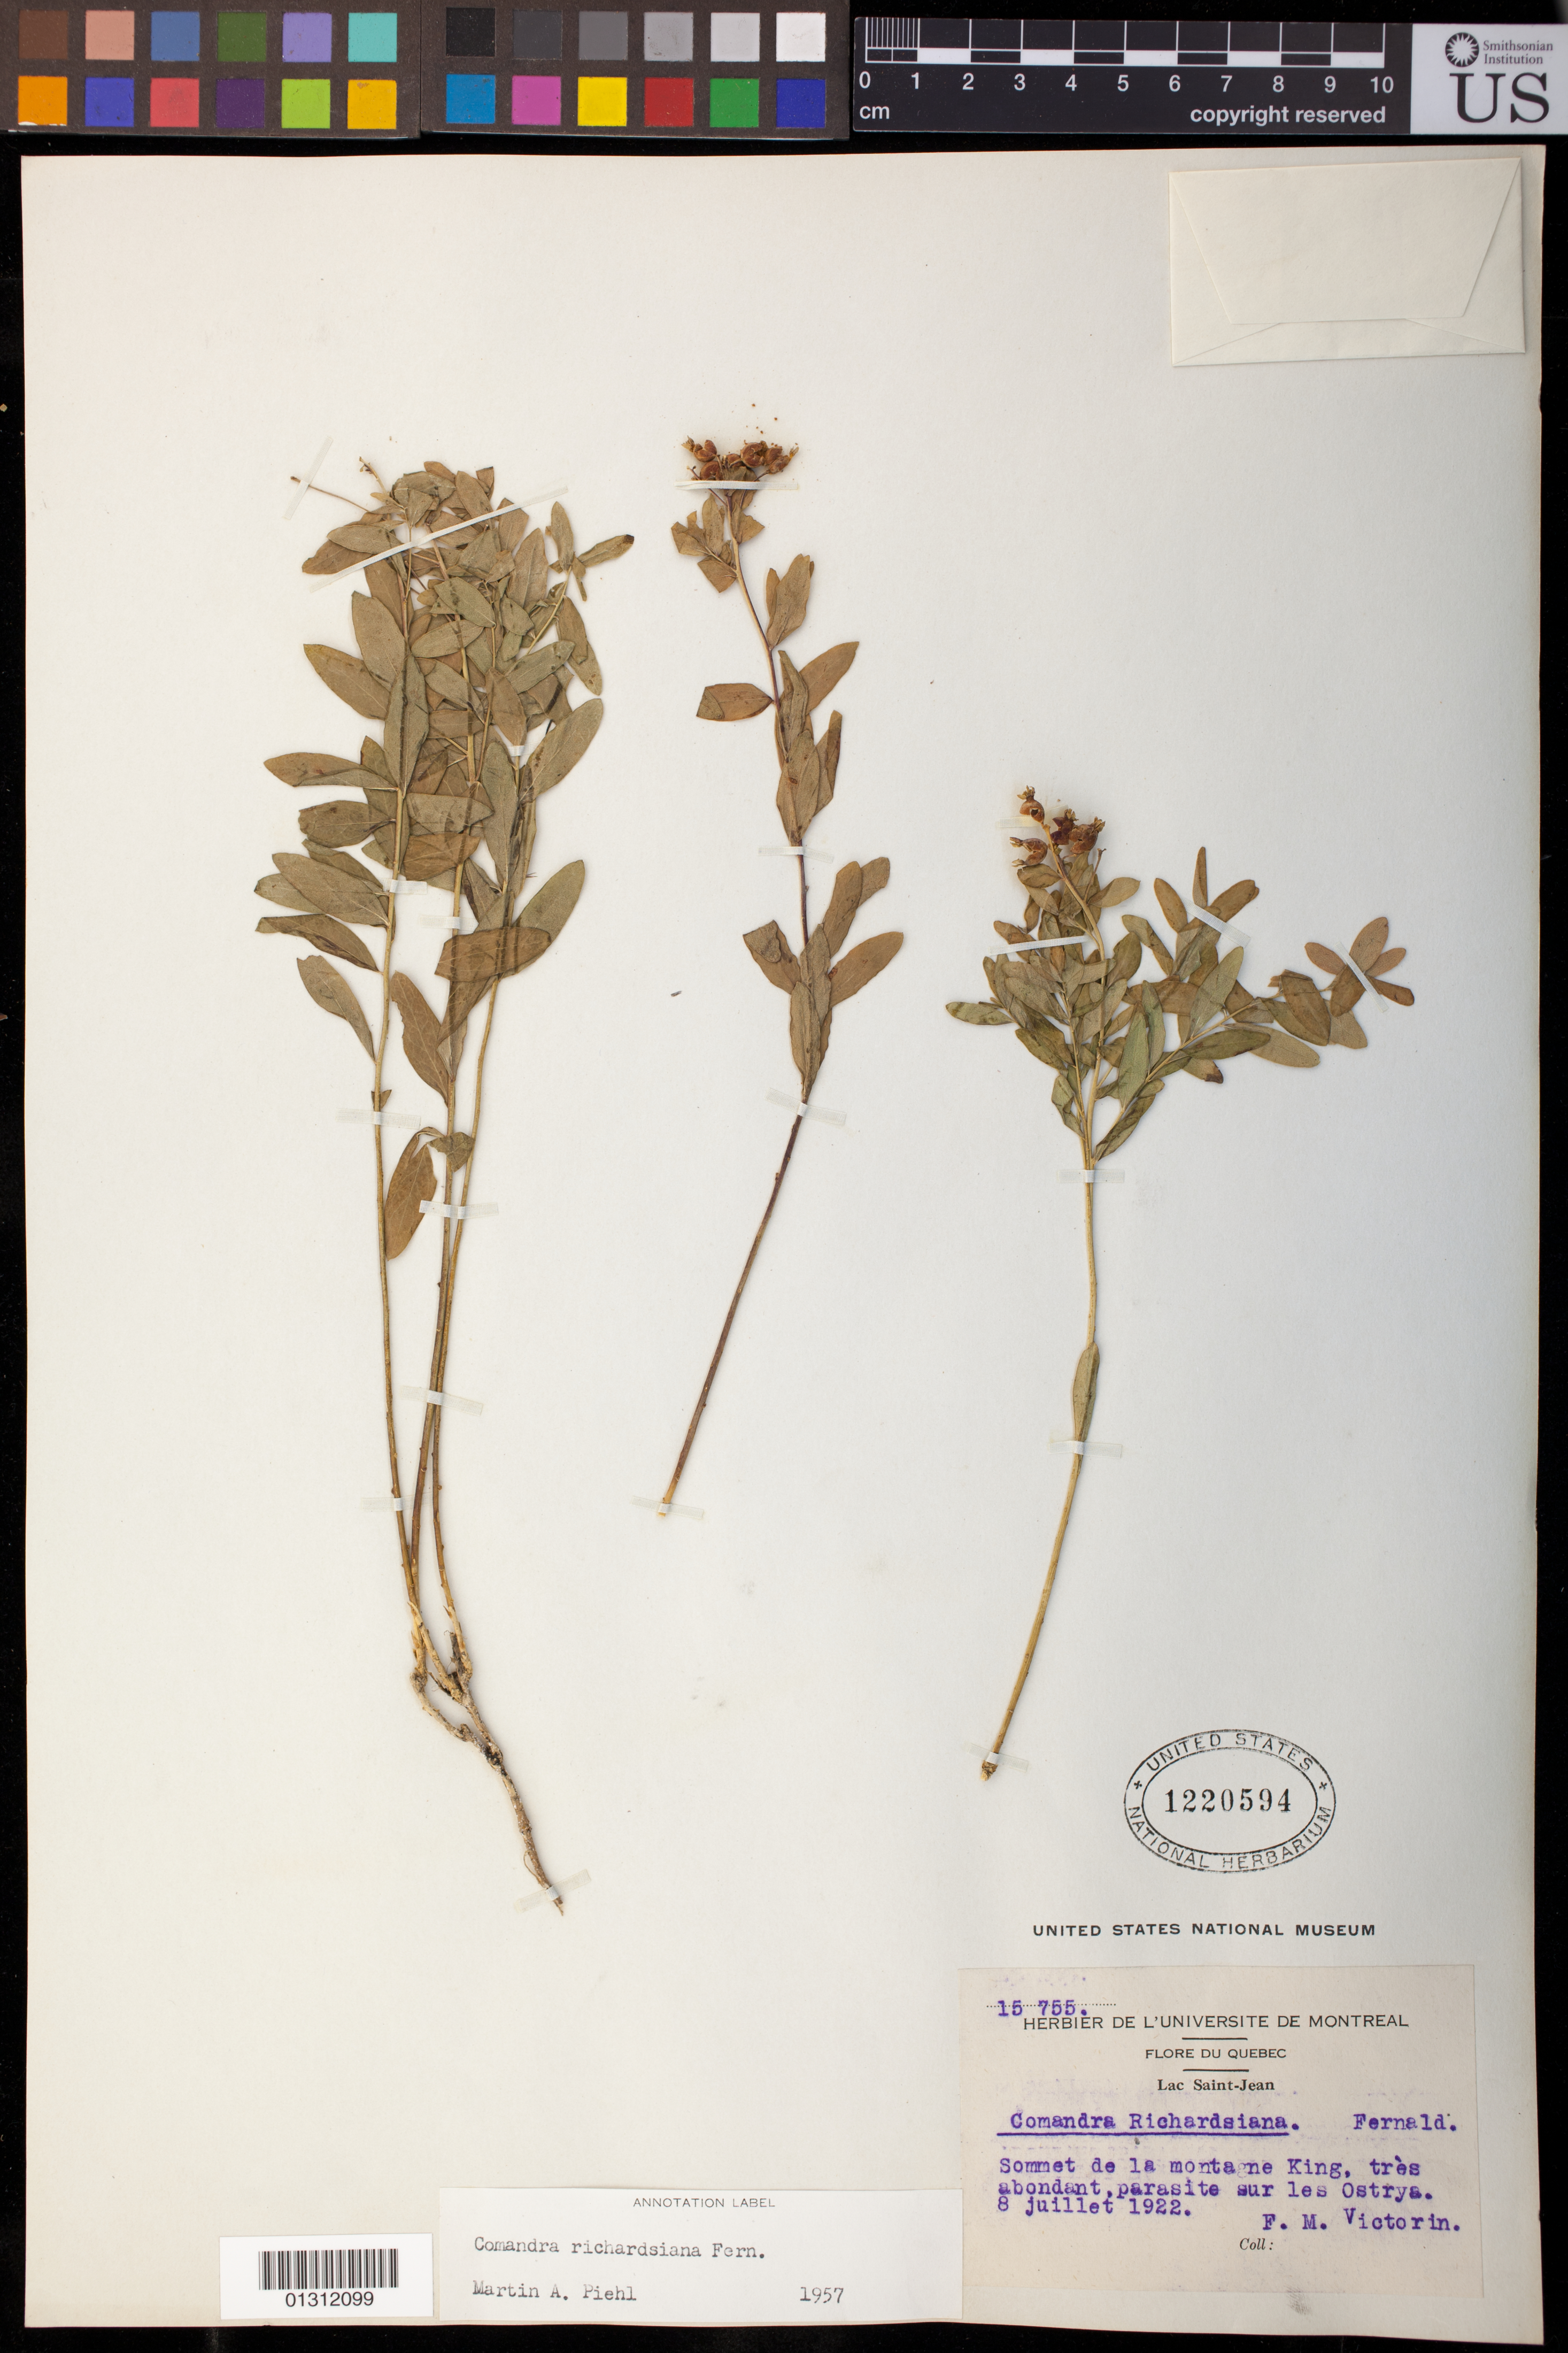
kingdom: Plantae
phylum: Tracheophyta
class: Magnoliopsida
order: Santalales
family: Comandraceae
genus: Comandra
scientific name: Comandra richardsiana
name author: Fernald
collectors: F. Victorin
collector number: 15755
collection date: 1922-07-08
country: Canada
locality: Lac Saint-Jean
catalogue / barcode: US 1220594